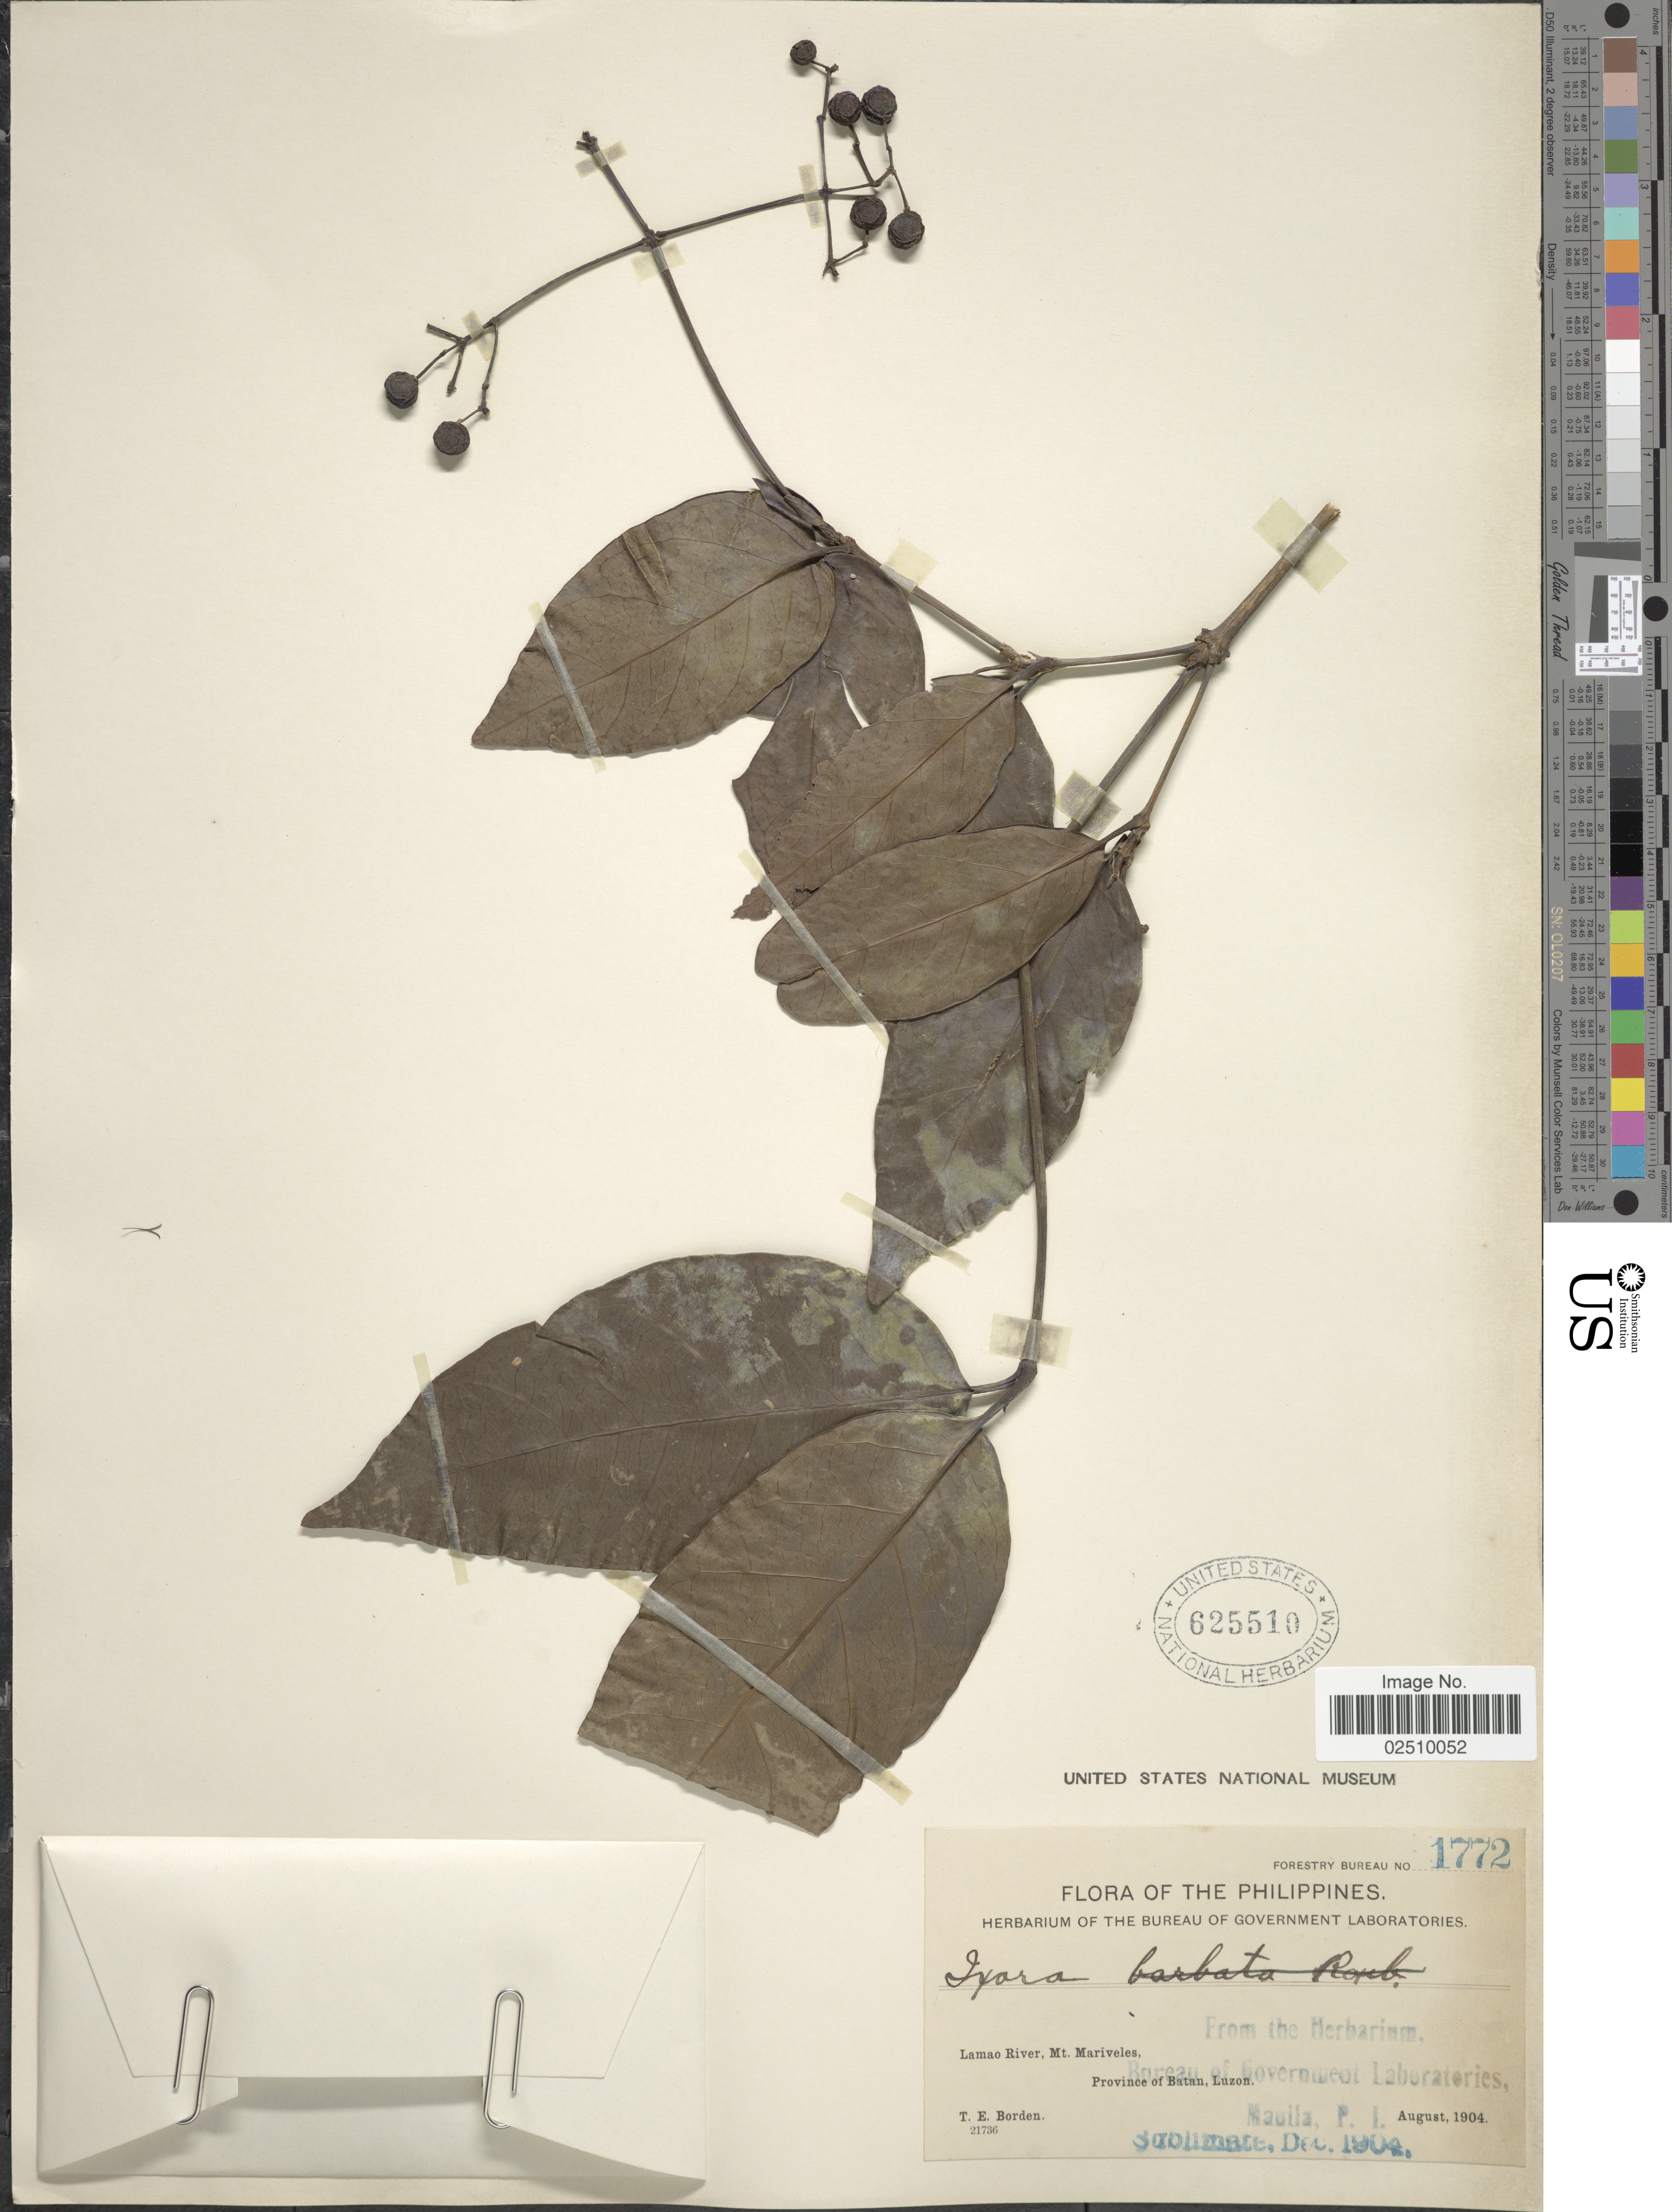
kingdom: Plantae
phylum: Tracheophyta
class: Magnoliopsida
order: Gentianales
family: Rubiaceae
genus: Ixora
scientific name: Ixora cumingiana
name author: S. Vidal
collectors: T. E. Borden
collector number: Forestry Bureau 1772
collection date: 1904-08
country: Philippines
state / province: Central Luzon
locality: Lamao River, Mt. Mariveles, Province of Batan, Luzon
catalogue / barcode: US 625510